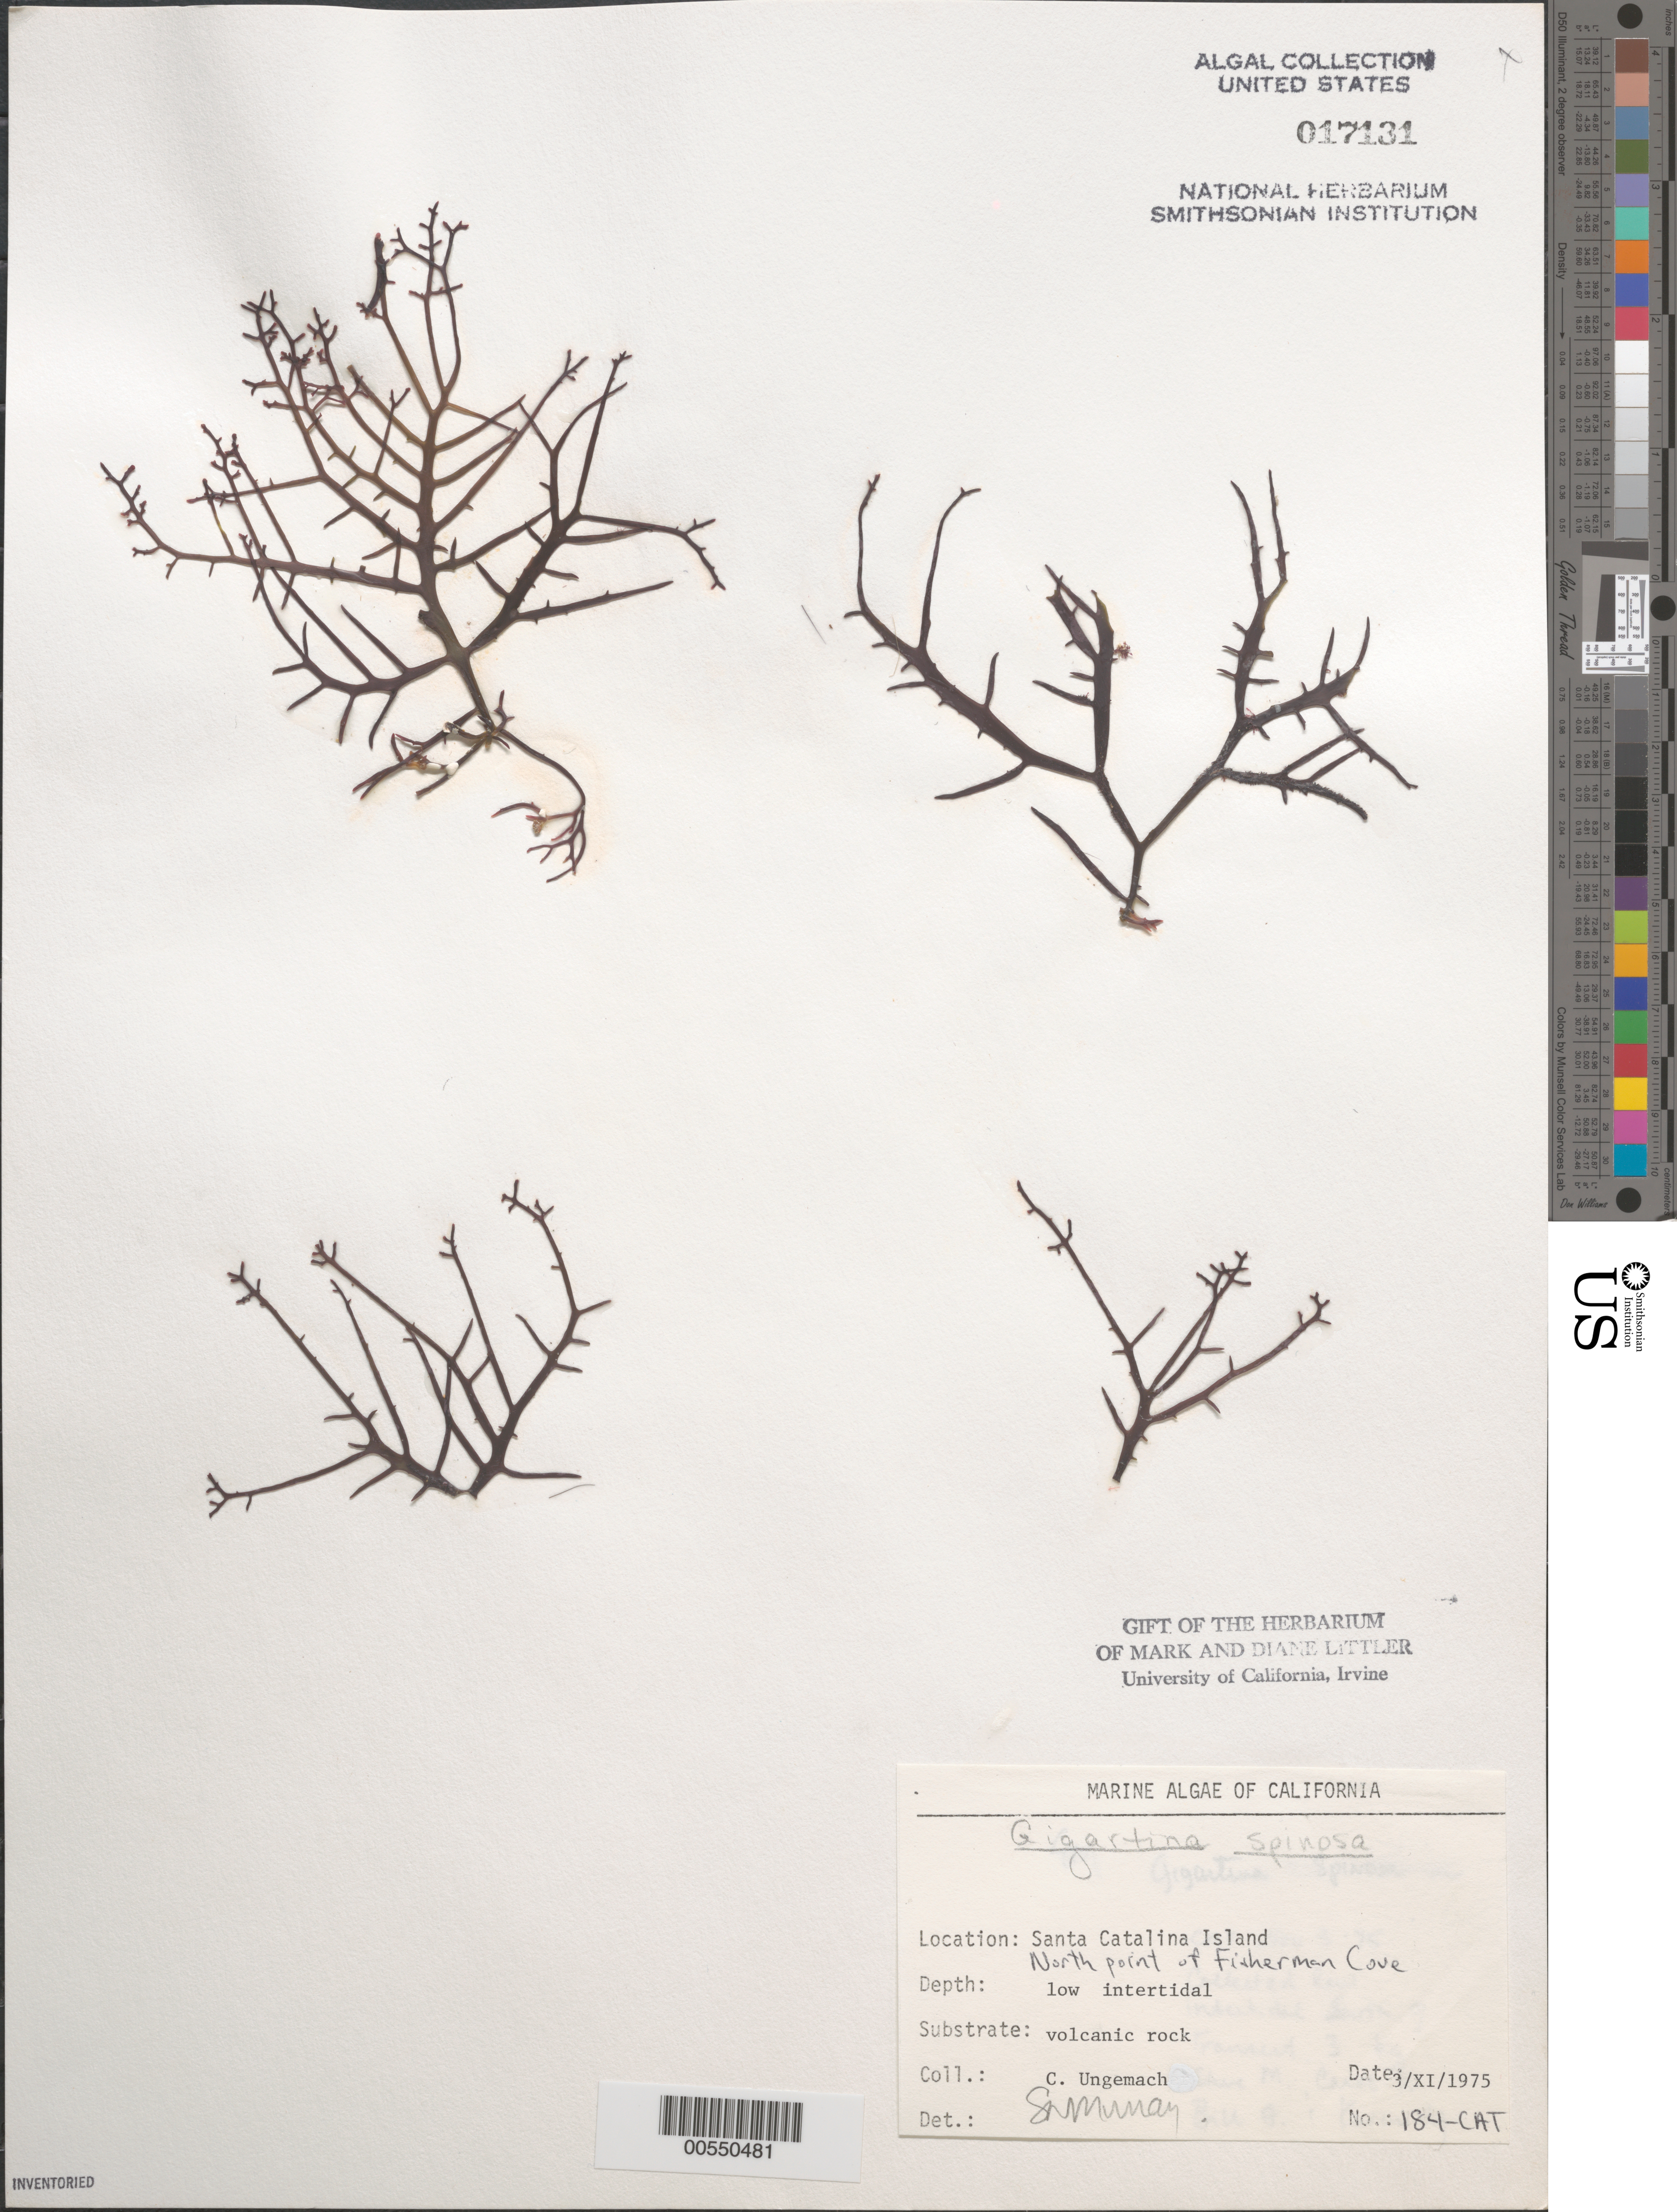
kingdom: Plantae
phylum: Rhodophyta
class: Florideophyceae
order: Gigartinales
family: Gigartinaceae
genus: Chondracanthus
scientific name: Chondracanthus spinosus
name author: (Kütz.) Guiry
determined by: Algae name updating Project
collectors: C. Ungemach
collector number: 184-cat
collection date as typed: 03 Nov 1975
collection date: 1975-11-03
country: United States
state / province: California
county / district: Los Angeles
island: Santa Catalina Island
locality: Fishermen Cove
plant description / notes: BLM-SOCALBIGHT Rocky Intertidal Survey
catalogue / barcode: US 17131